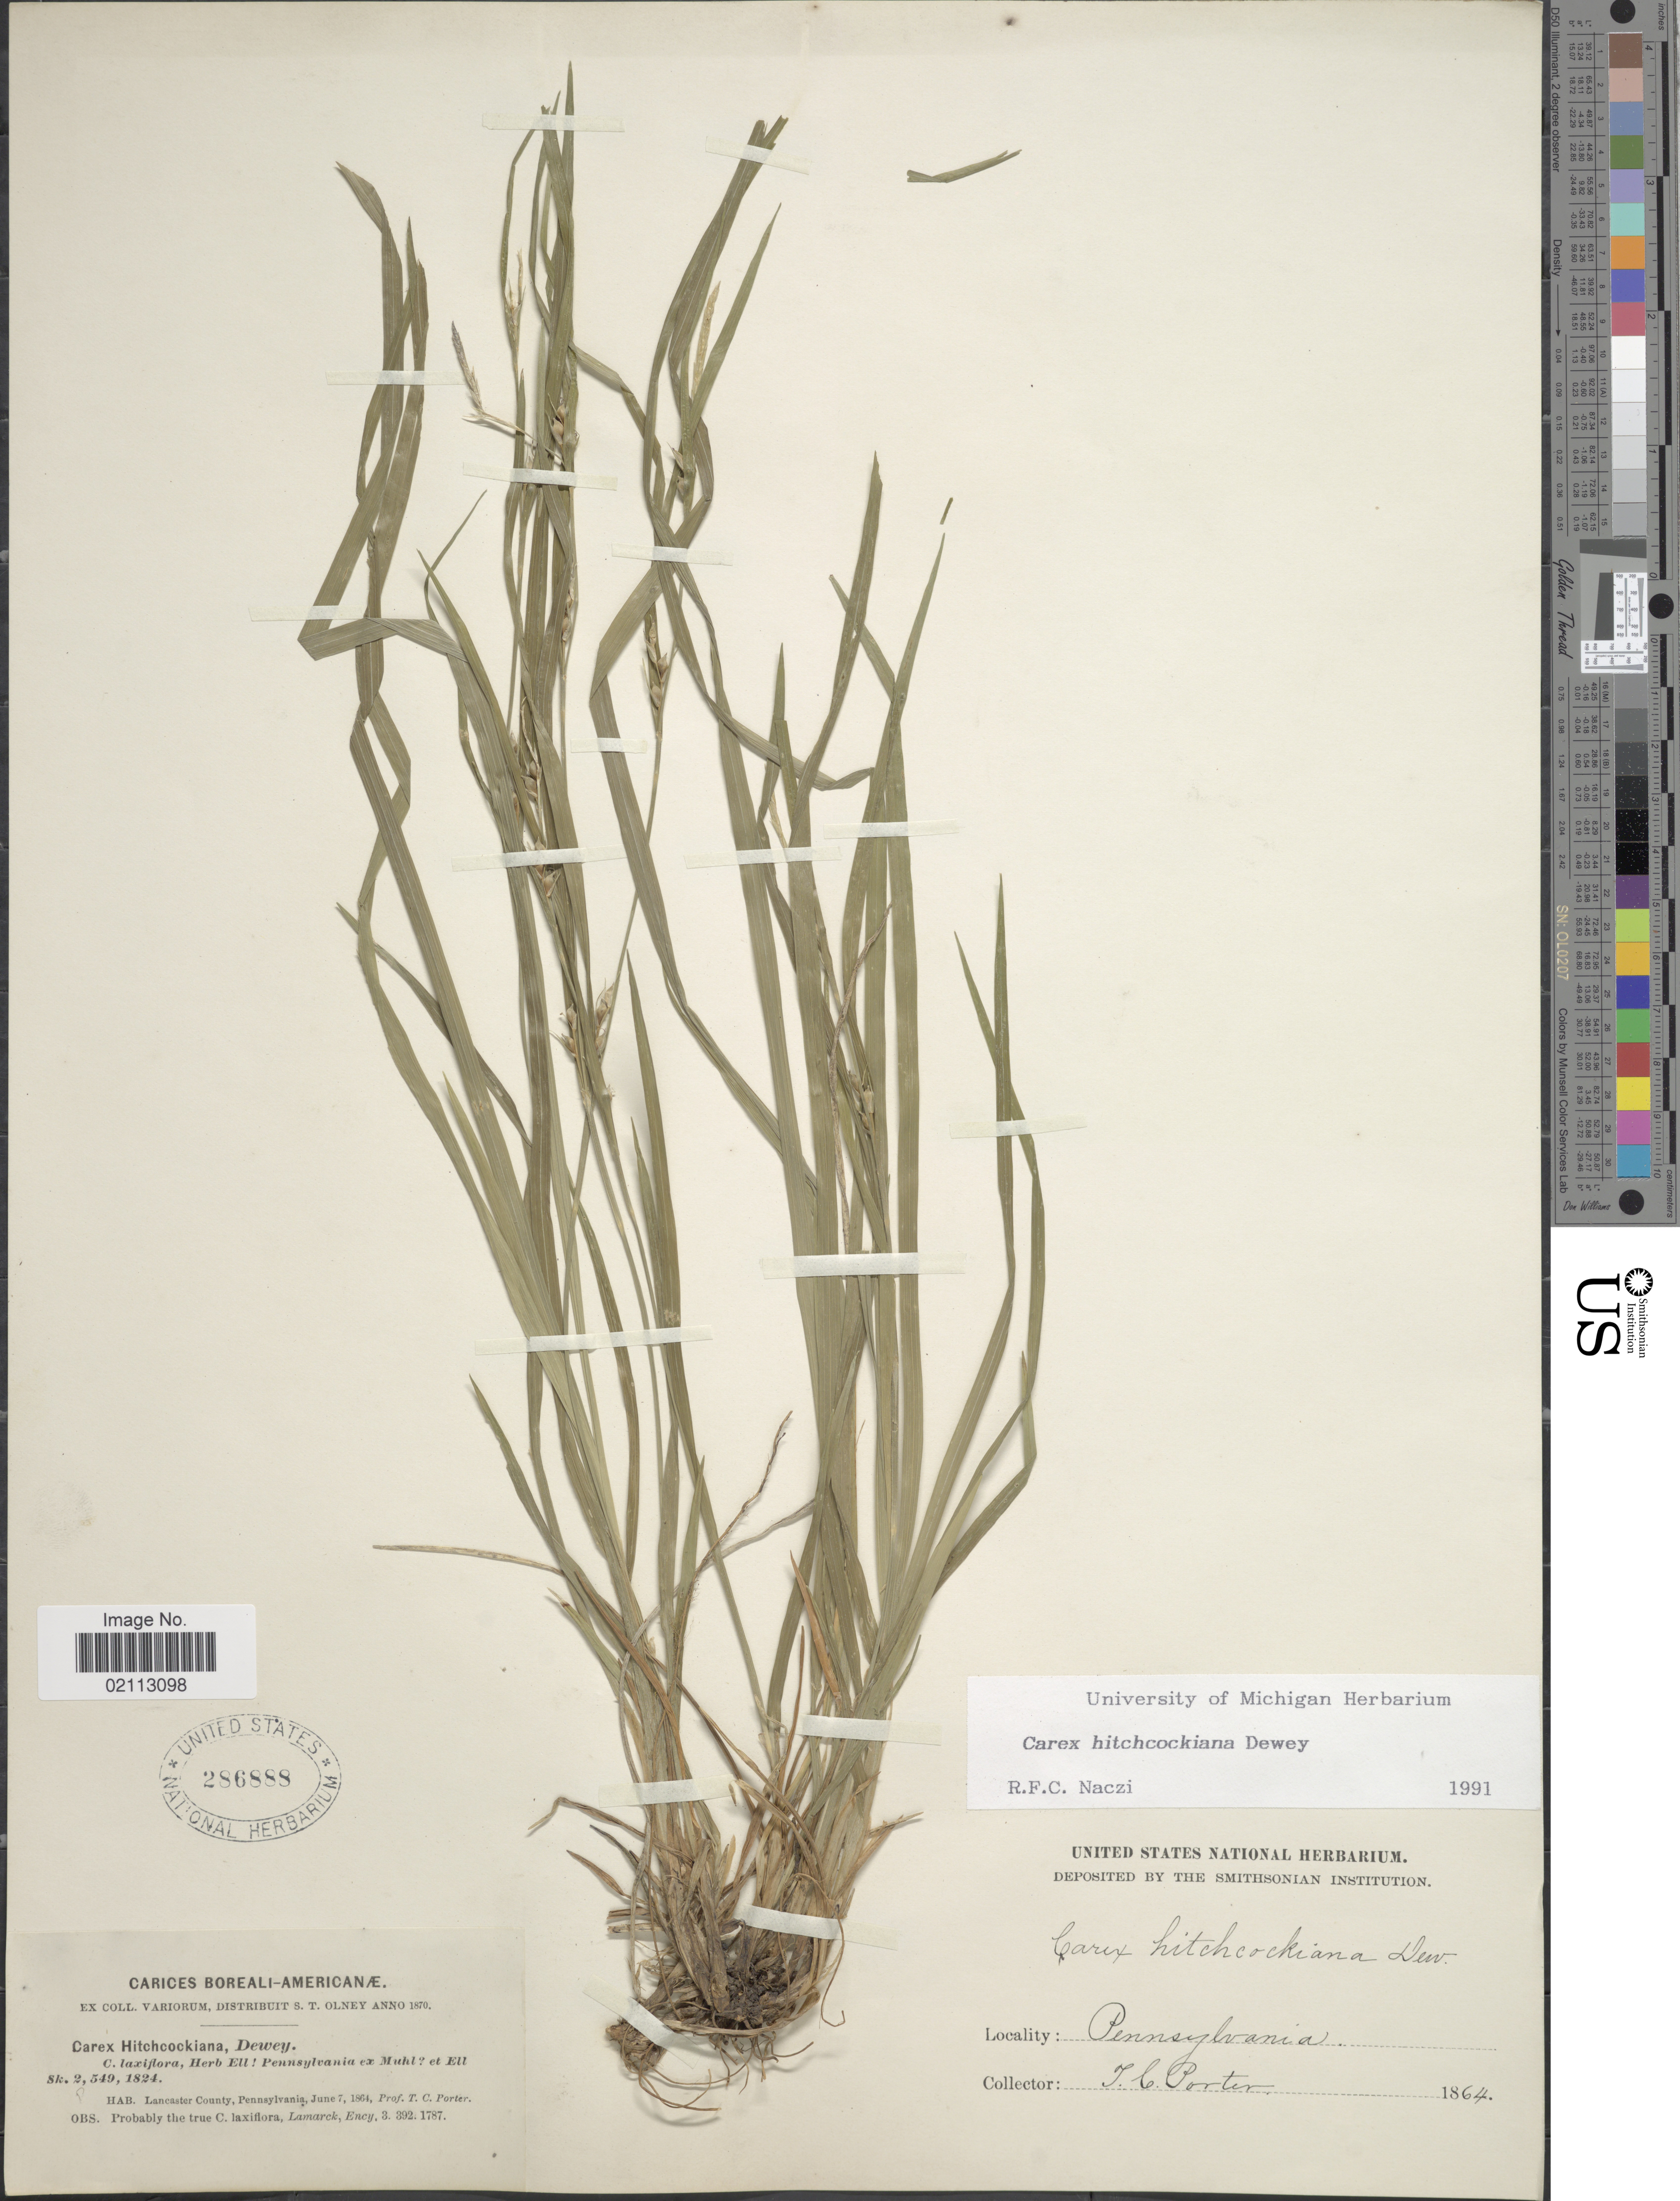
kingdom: Plantae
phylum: Tracheophyta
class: Liliopsida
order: Poales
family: Cyperaceae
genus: Carex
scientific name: Carex hitchcockiana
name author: Dewey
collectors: T. Porter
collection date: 1864-06-07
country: United States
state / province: Pennsylvania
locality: Lancaster County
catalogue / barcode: US 286888